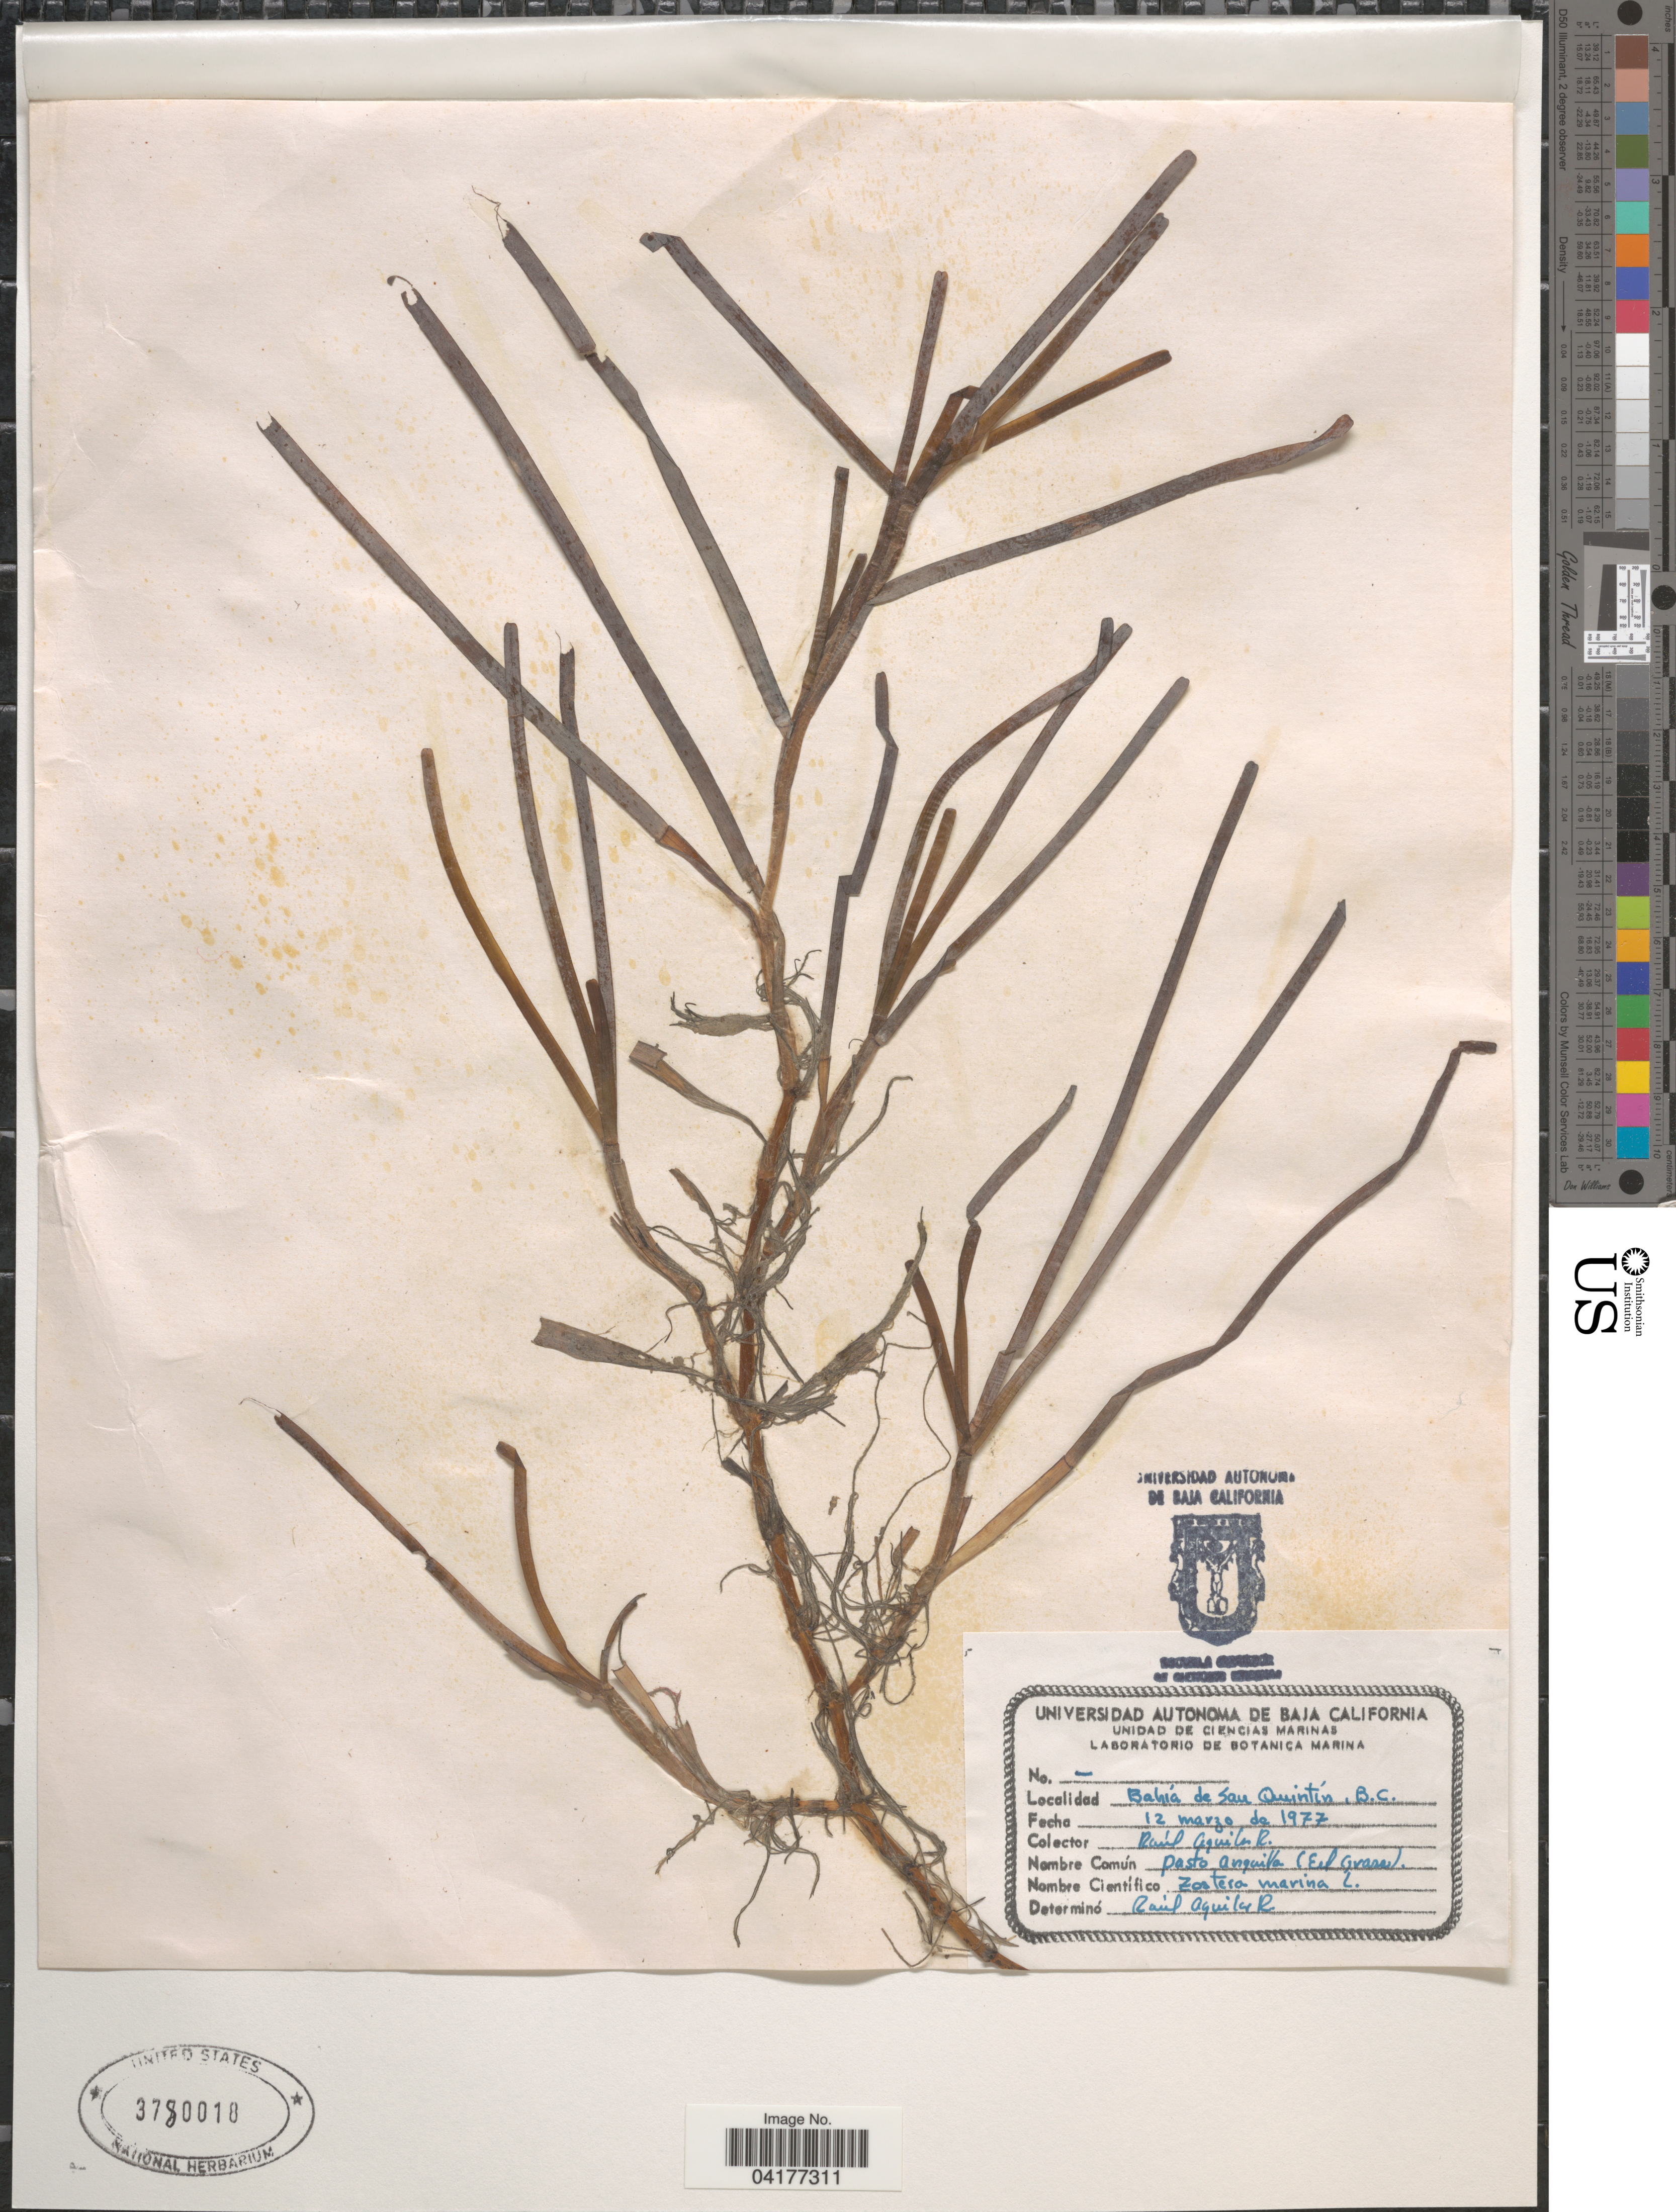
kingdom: Plantae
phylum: Tracheophyta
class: Liliopsida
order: Alismatales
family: Zosteraceae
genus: Zostera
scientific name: Zostera marina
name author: L.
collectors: R. Aguilar-Rosas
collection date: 1977-03-12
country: Mexico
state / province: Baja California Norte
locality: Bahía de San Quintín.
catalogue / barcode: US 3780018